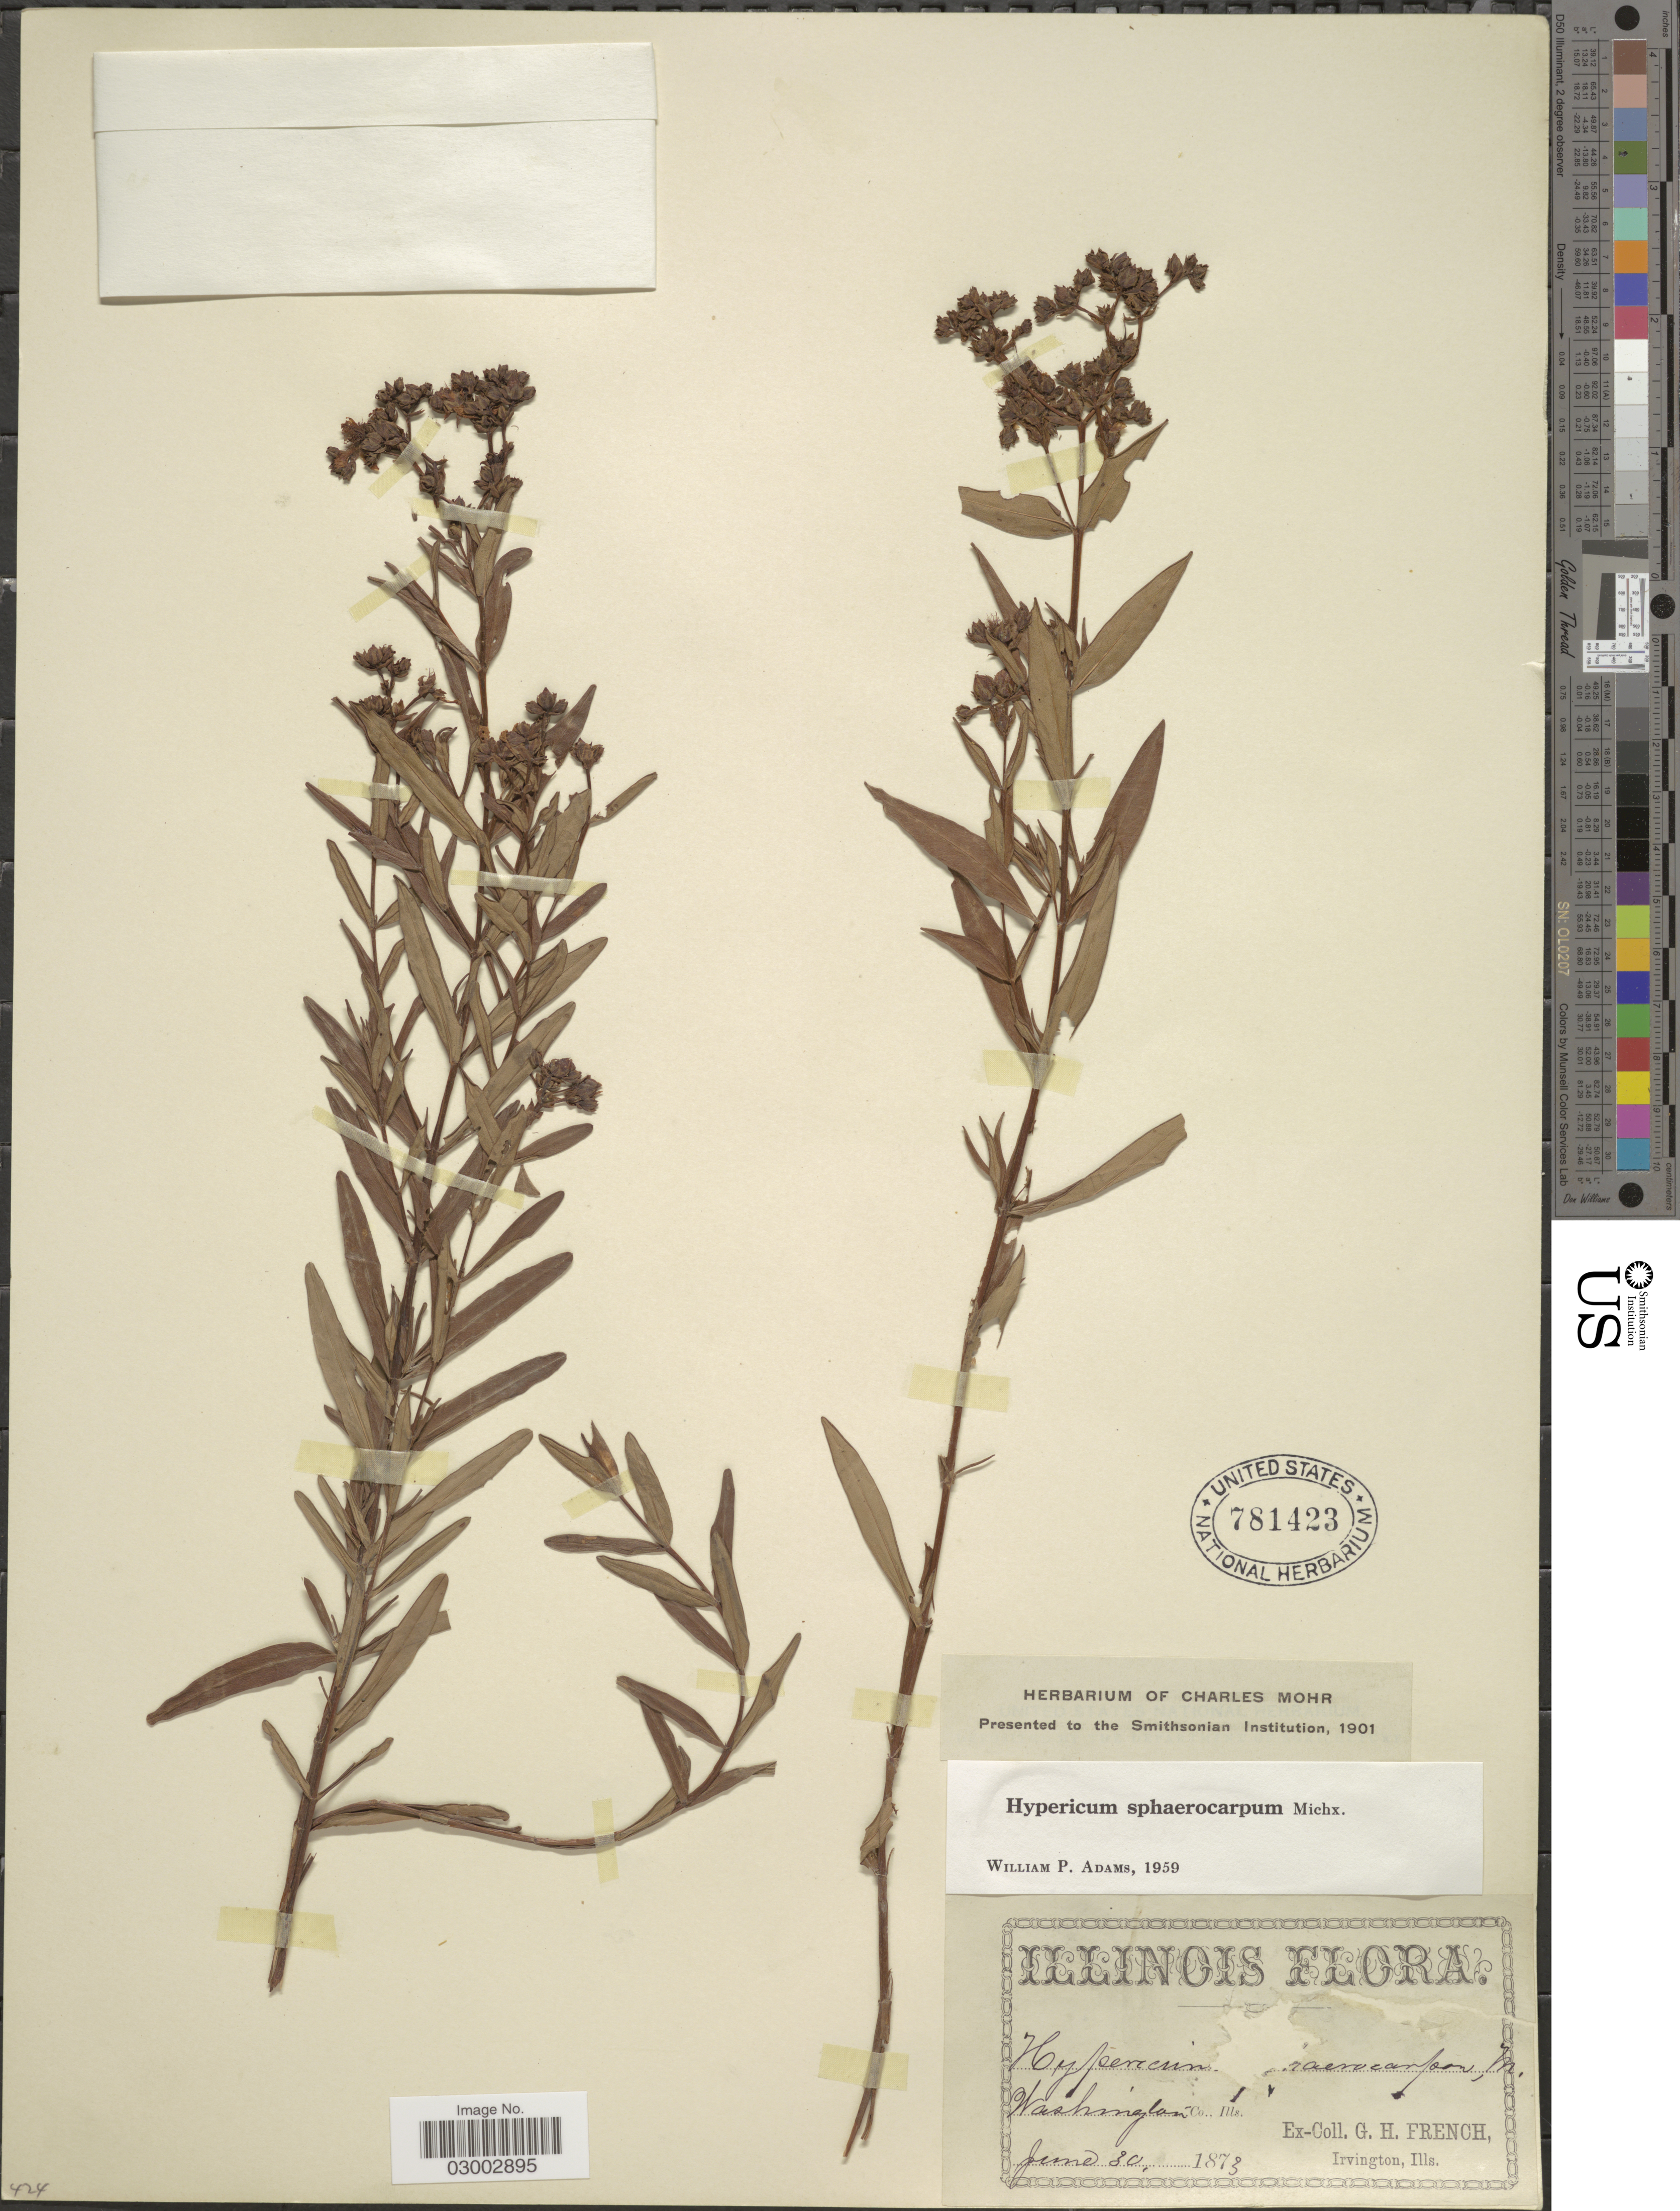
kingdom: Plantae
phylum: Tracheophyta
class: Magnoliopsida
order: Malpighiales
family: Hypericaceae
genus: Hypericum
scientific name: Hypericum sphaerocarpum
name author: Michx.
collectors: G. H. French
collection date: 1873-06-30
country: United States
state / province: Illinois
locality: Washington Co., Ill.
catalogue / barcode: US 781423